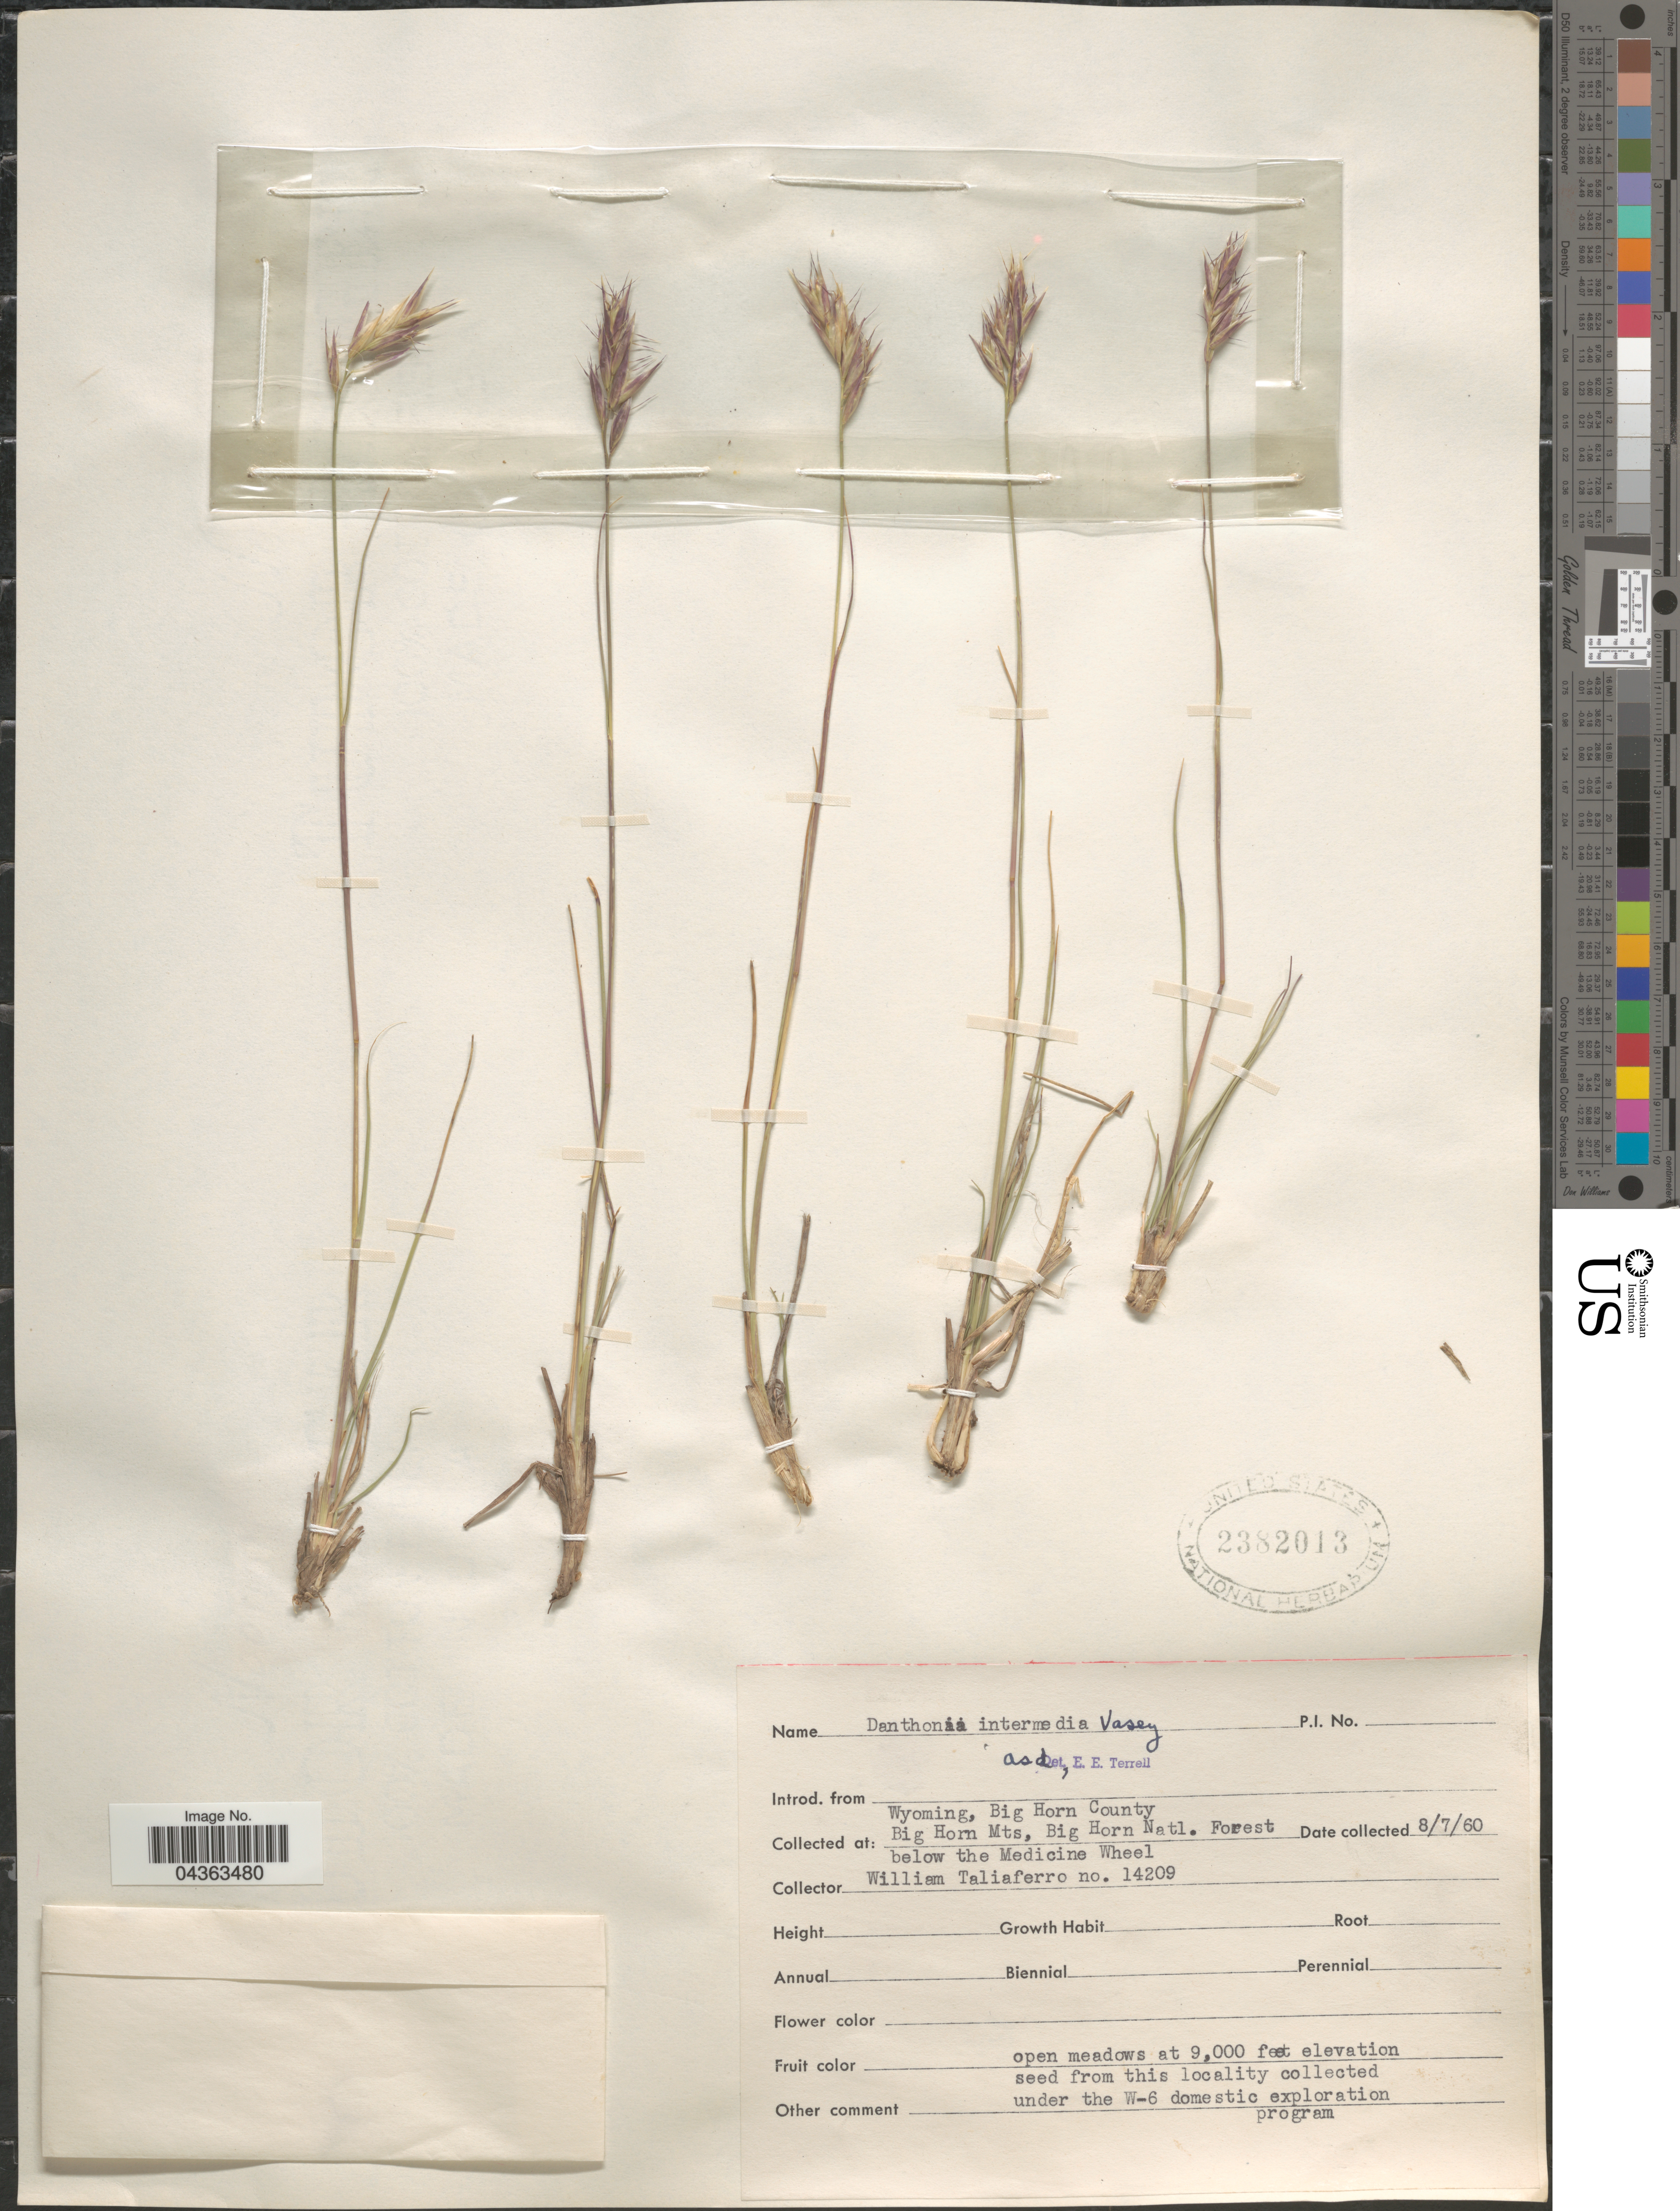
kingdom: Plantae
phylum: Tracheophyta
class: Liliopsida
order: Poales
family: Poaceae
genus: Danthonia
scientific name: Danthonia intermedia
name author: Vasey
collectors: W. Taliaferro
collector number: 14209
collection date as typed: Transcribed d/m/y: 7/8/60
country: United States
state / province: Wyoming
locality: Big Horn County. Big Horn Mts, Big Horn Natl. Forest below the Medicine Wheel.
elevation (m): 2743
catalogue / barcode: US 2382013